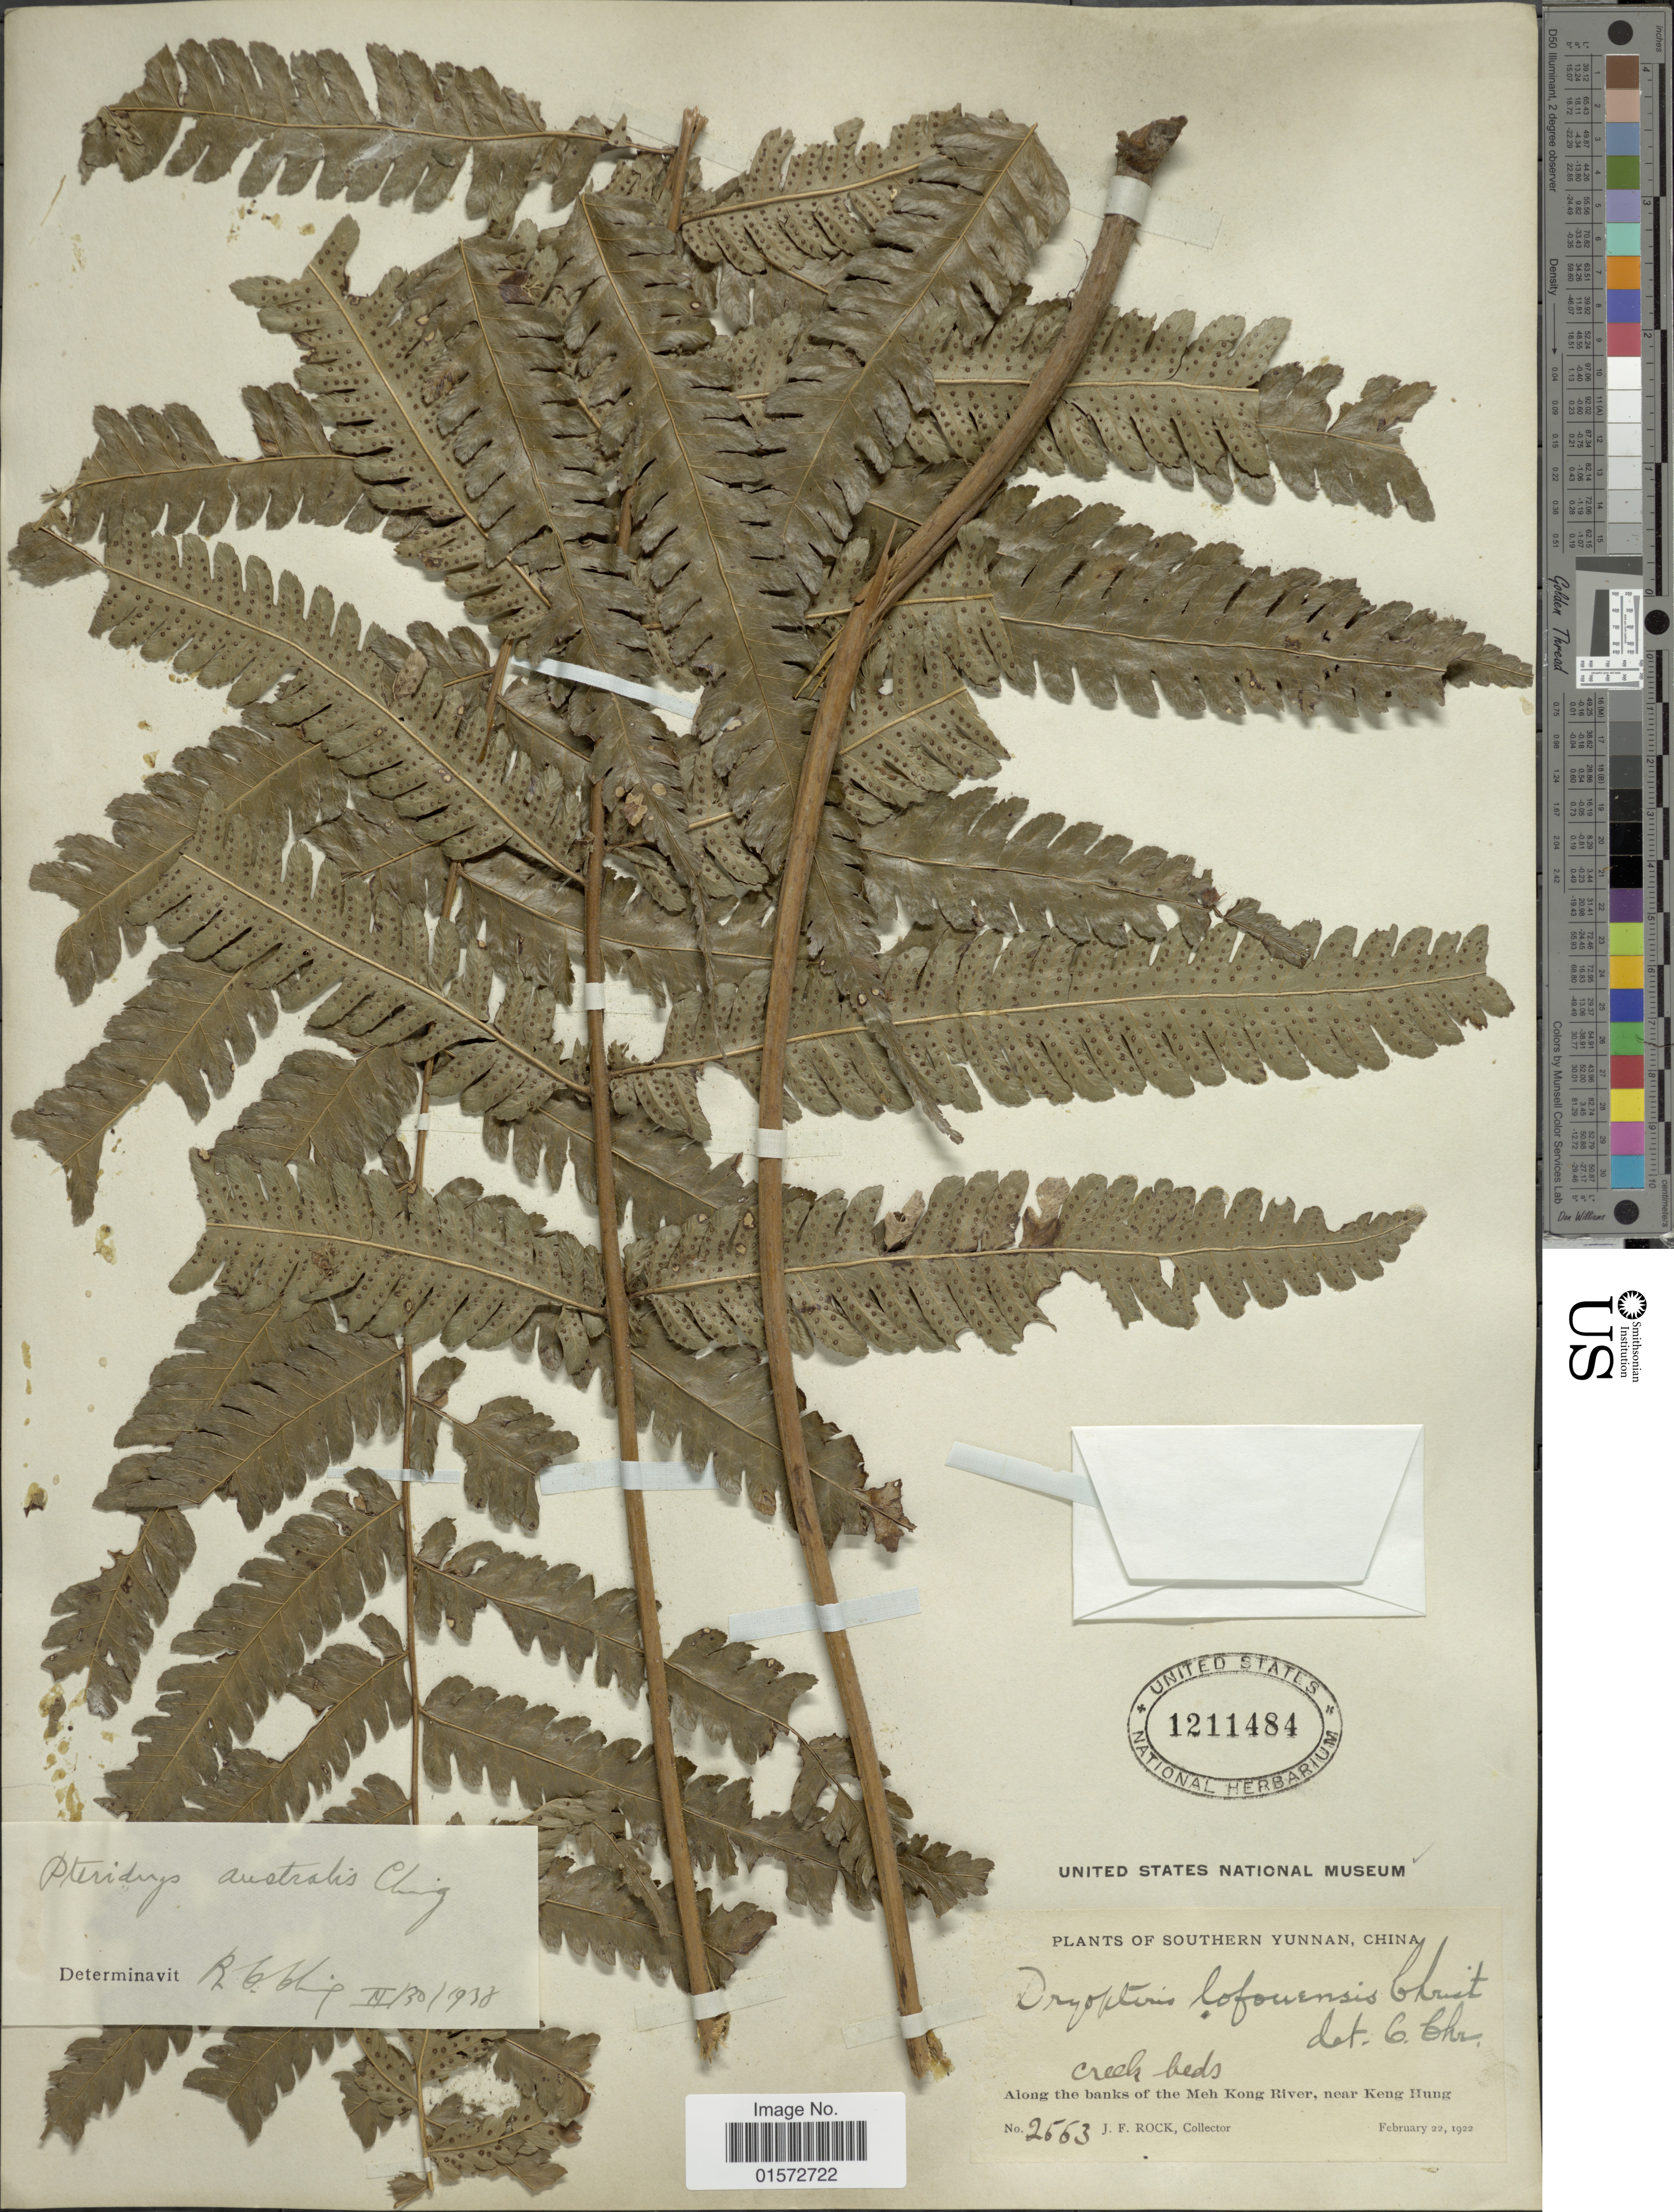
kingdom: Plantae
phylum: Tracheophyta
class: Polypodiopsida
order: Polypodiales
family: Tectariaceae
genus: Pteridrys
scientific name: Pteridrys cnemidaria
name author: (Christ) C. Chr. & Ching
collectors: J. Rock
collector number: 2663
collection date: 1922-02-22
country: China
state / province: Yunnan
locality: Along the banks of the Meh Kong River, near Keng Hung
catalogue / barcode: US 1211484